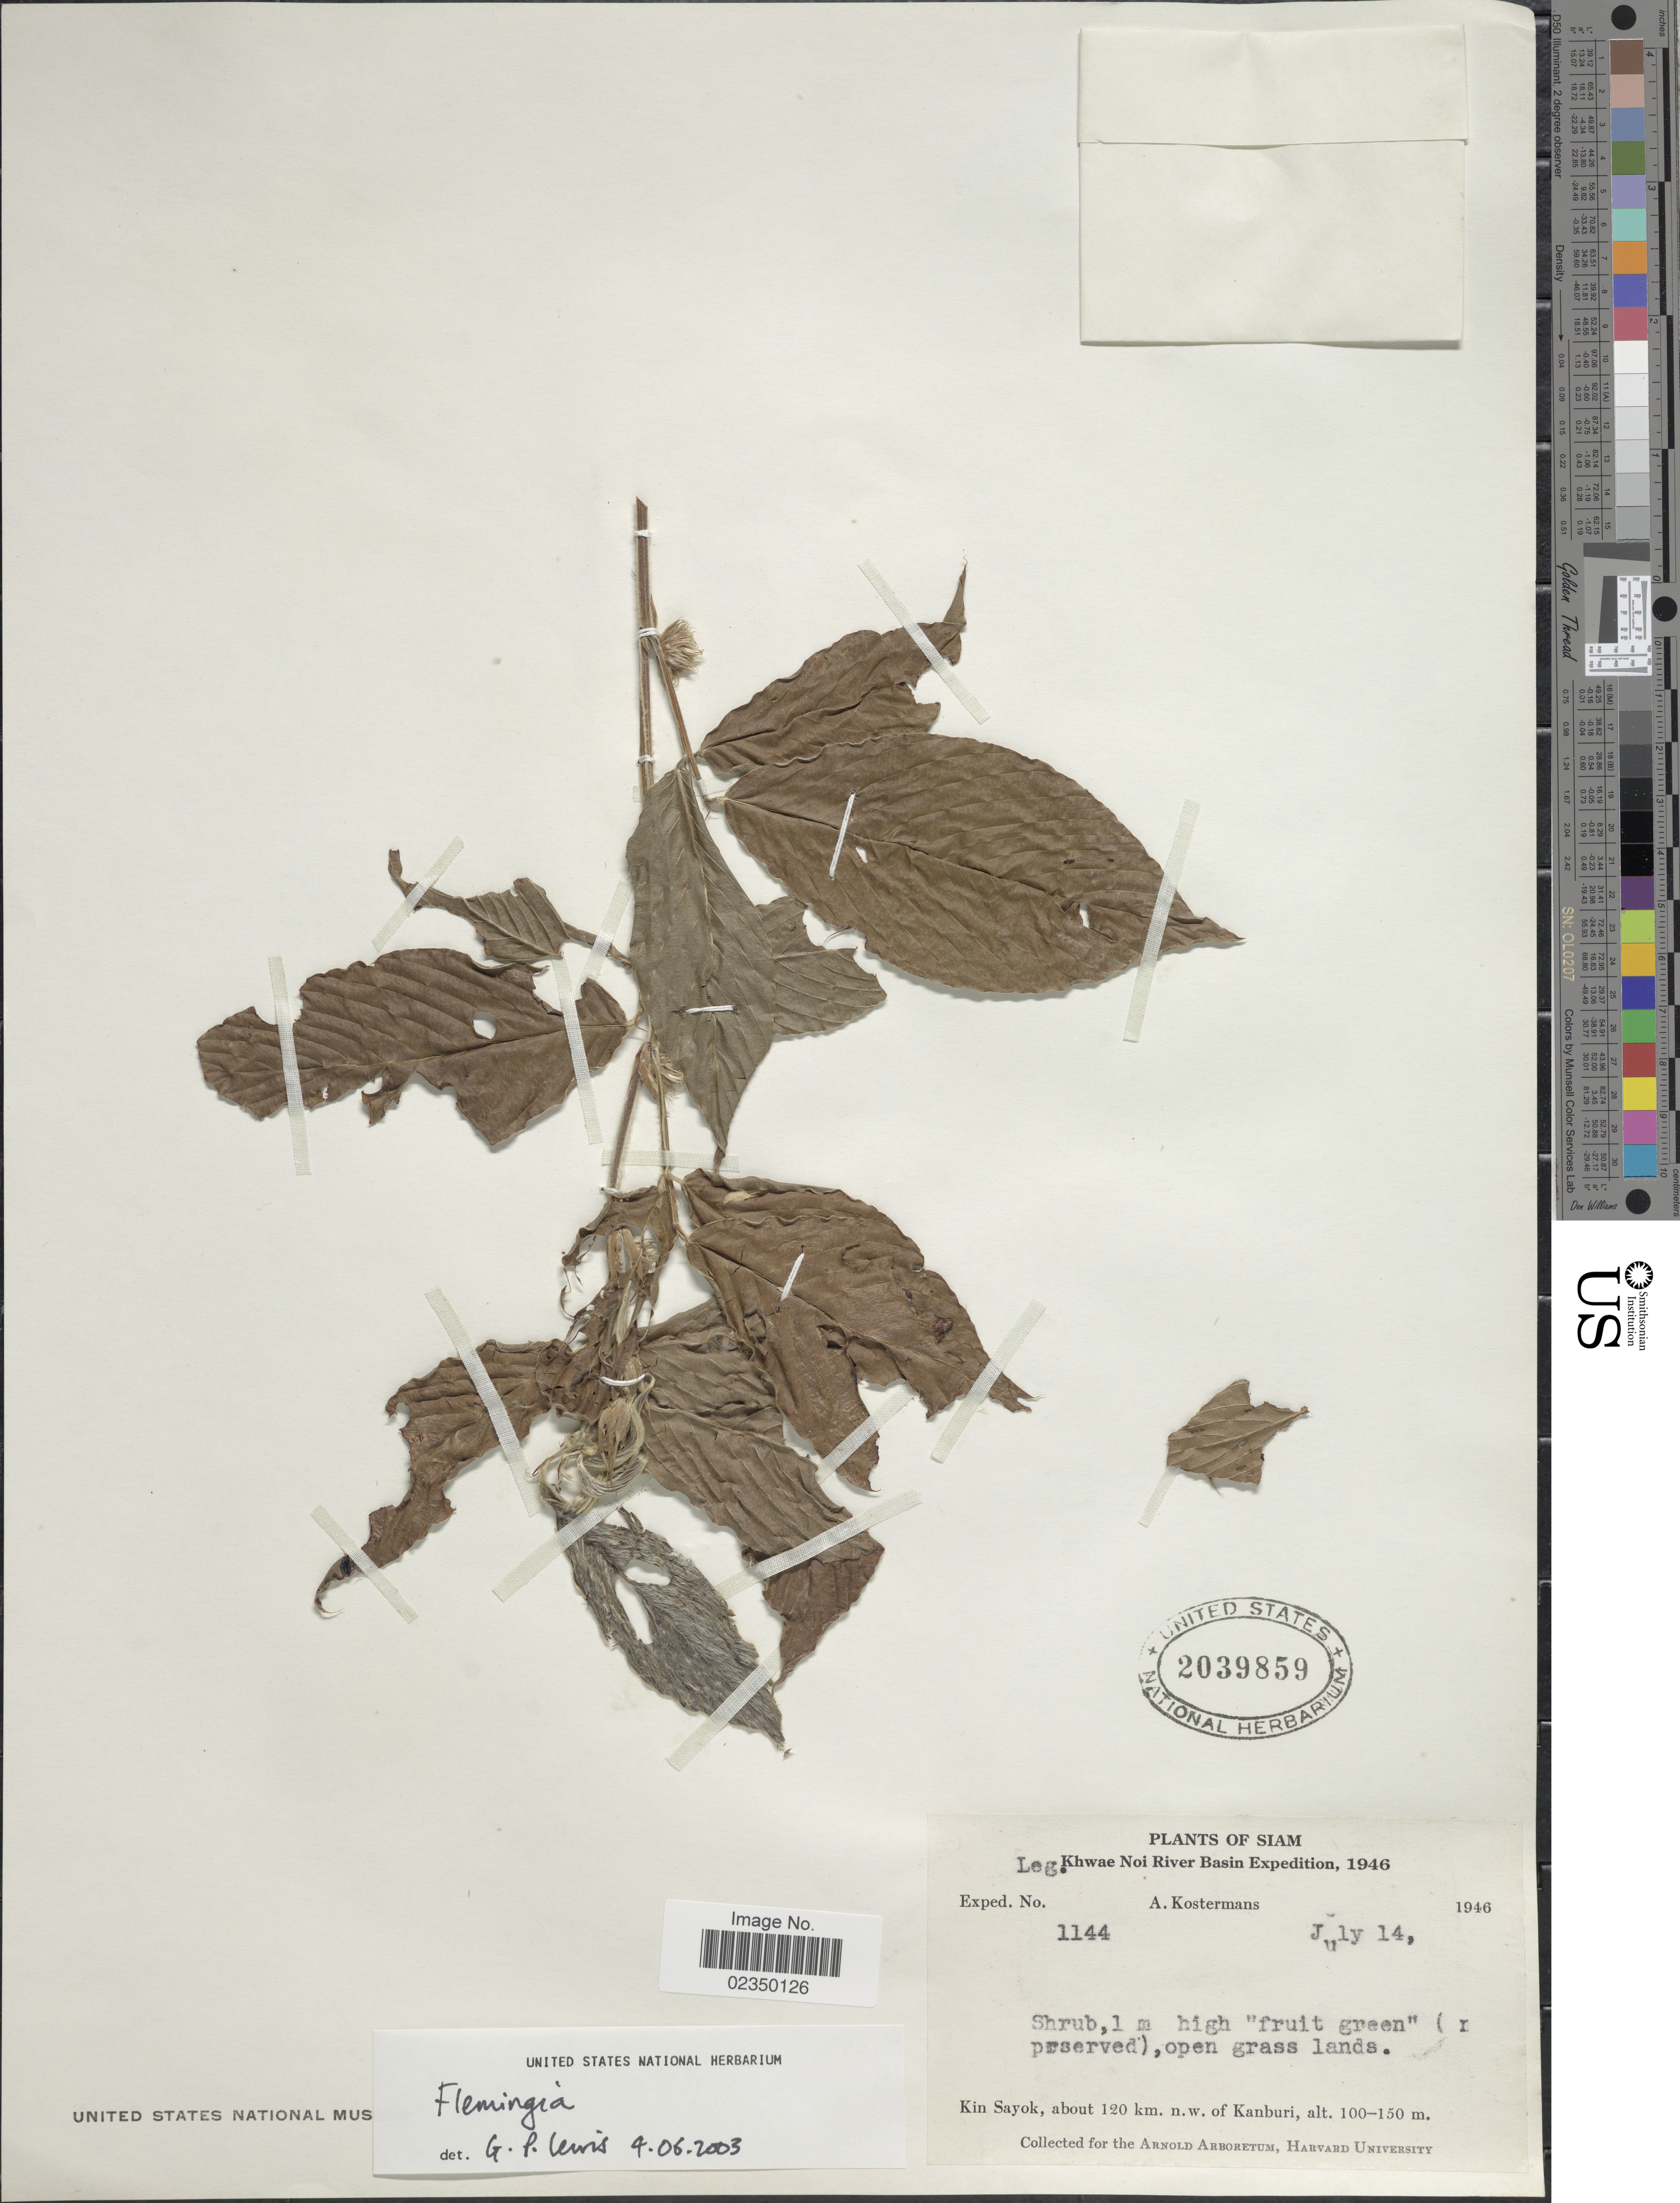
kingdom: Plantae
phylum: Tracheophyta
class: Magnoliopsida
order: Fabales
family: Fabaceae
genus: Flemingia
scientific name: Flemingia sp.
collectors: A. J. G. Kostermans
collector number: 1144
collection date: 1946-07-14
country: Thailand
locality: Siam, Kin Sayok, about 120 km, n.w. of Kanburi. Khwae noi River Basin.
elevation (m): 100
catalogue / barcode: US 2039859